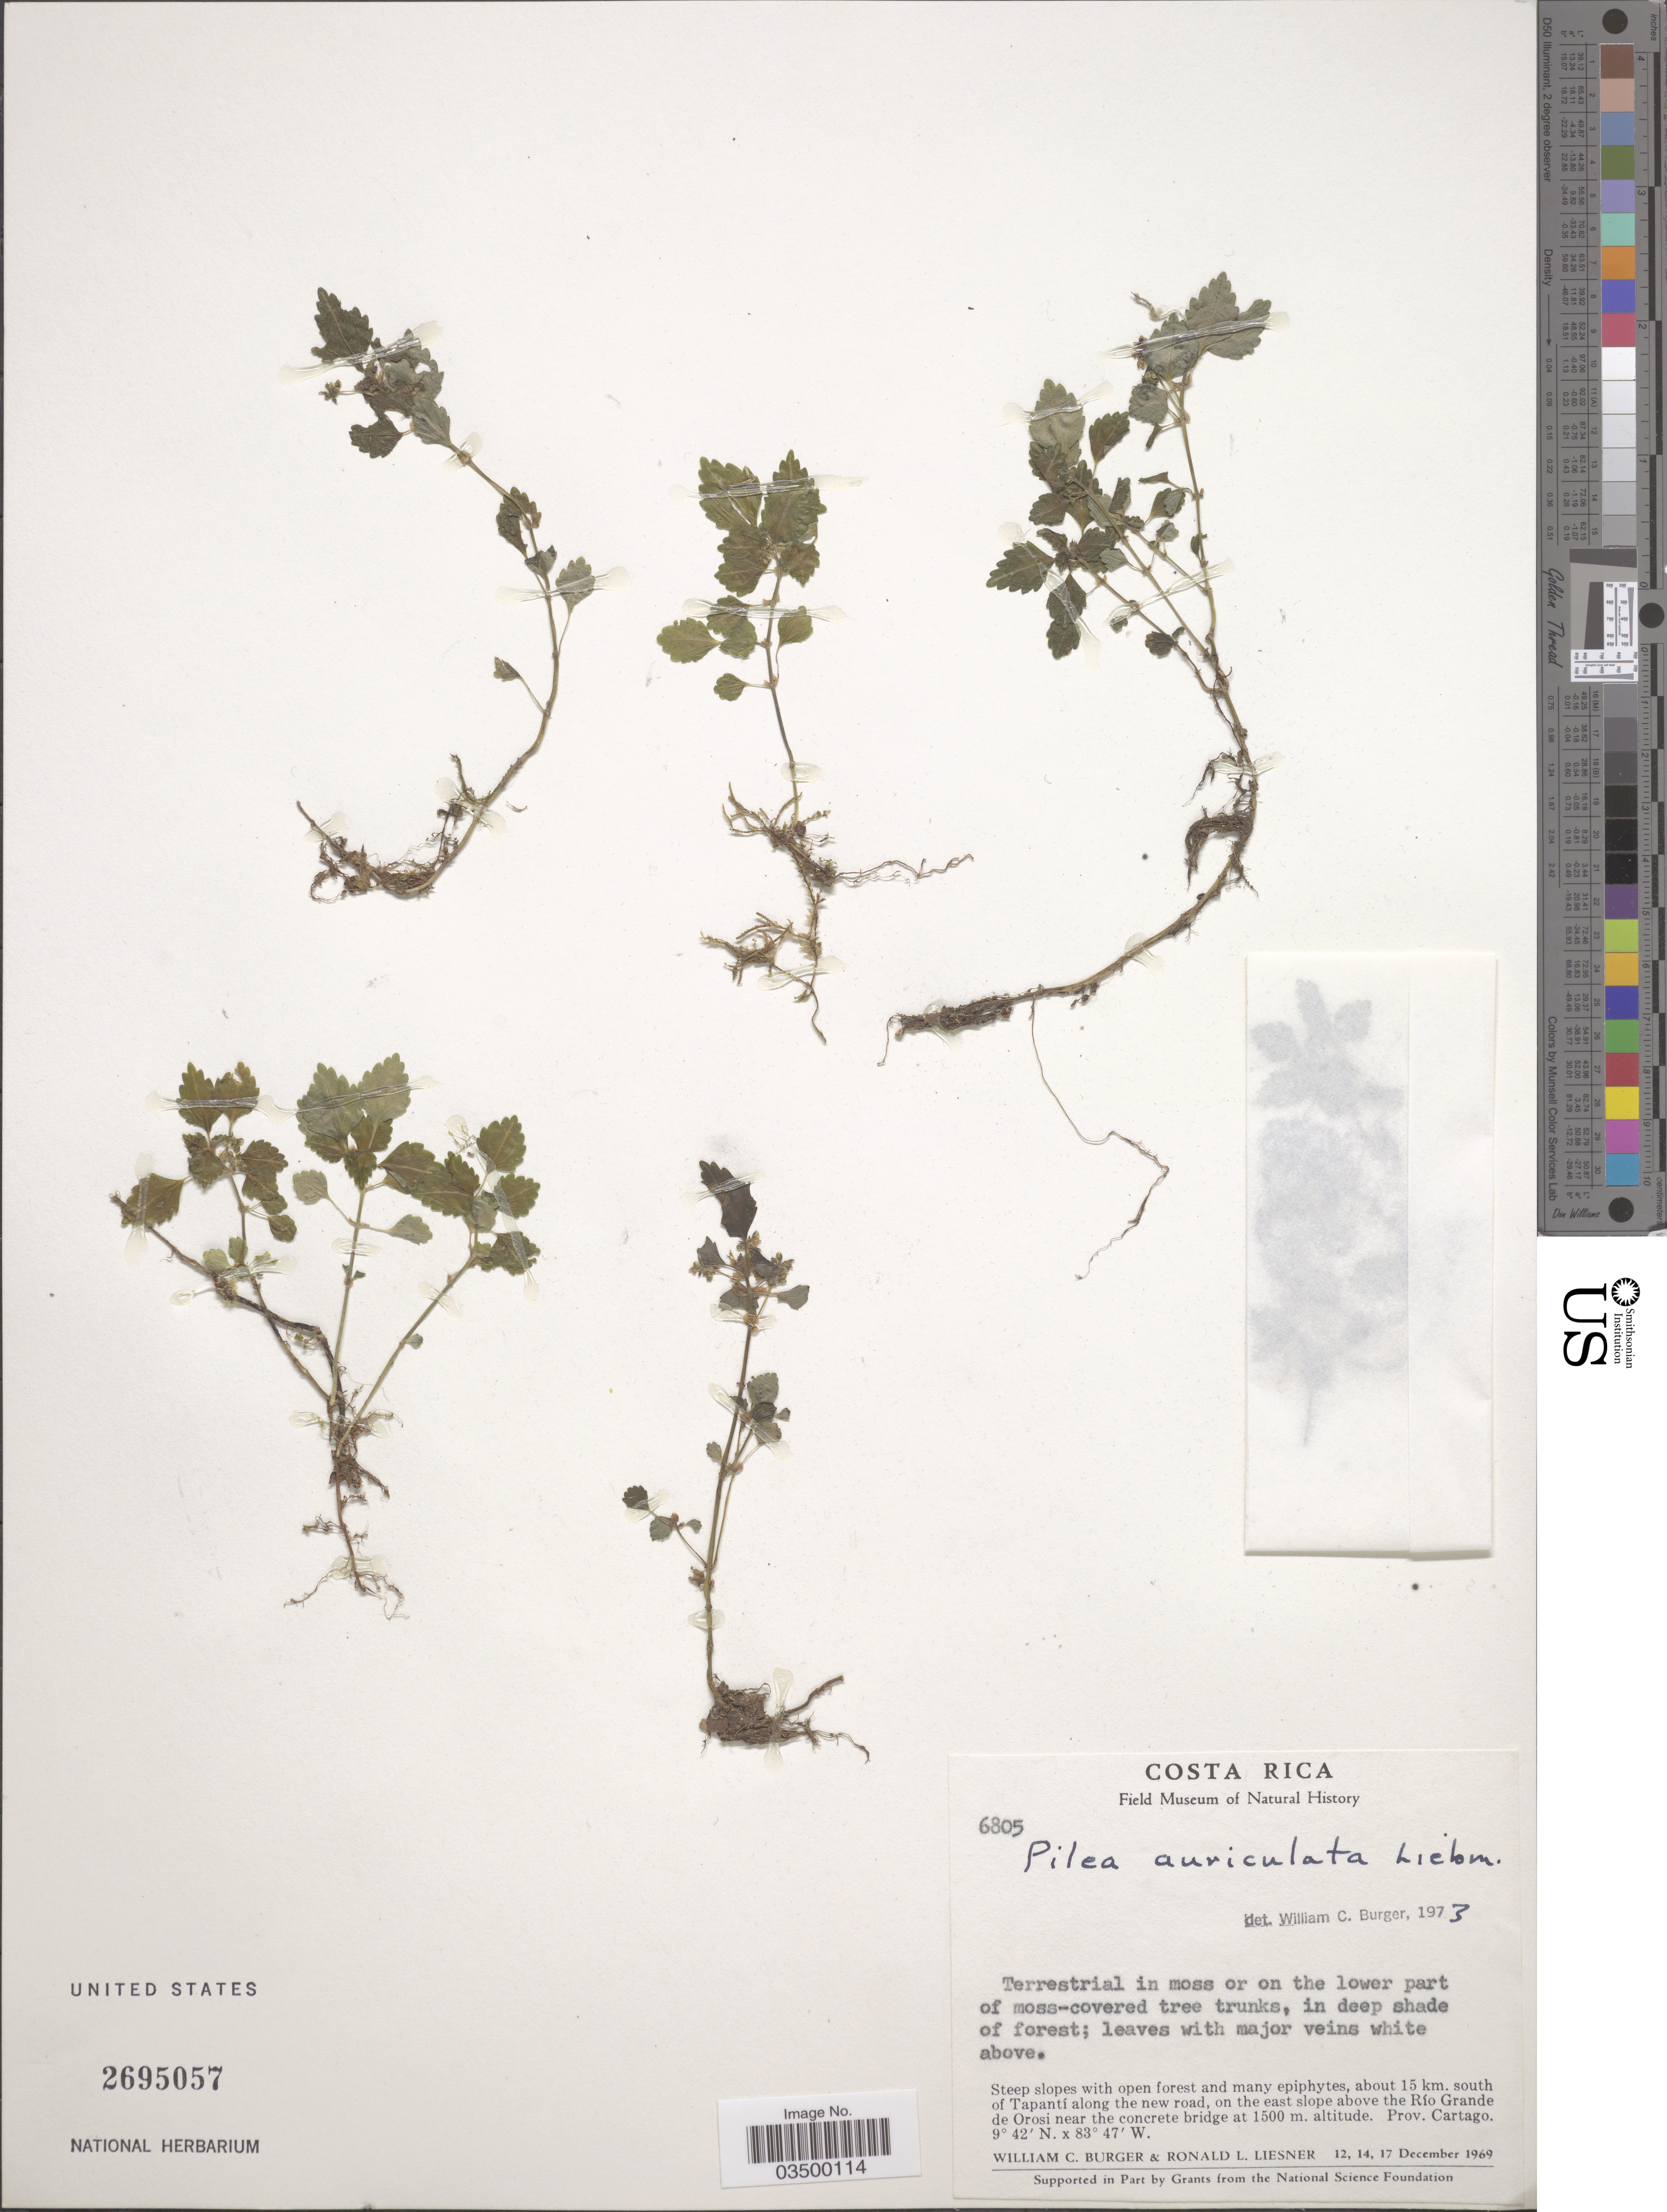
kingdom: Plantae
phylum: Tracheophyta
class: Magnoliopsida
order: Rosales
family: Urticaceae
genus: Pilea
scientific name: Pilea auriculata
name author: Liebm.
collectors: W. Burger & R. L. Liesner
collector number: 6805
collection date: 1969-12-12/1969-12-17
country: Costa Rica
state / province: Cartago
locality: About 15 km. south of Tapantí along the new road, on the east slope above the Río Grande de Orosi near the concrete bridge.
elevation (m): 1500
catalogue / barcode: US 2695057